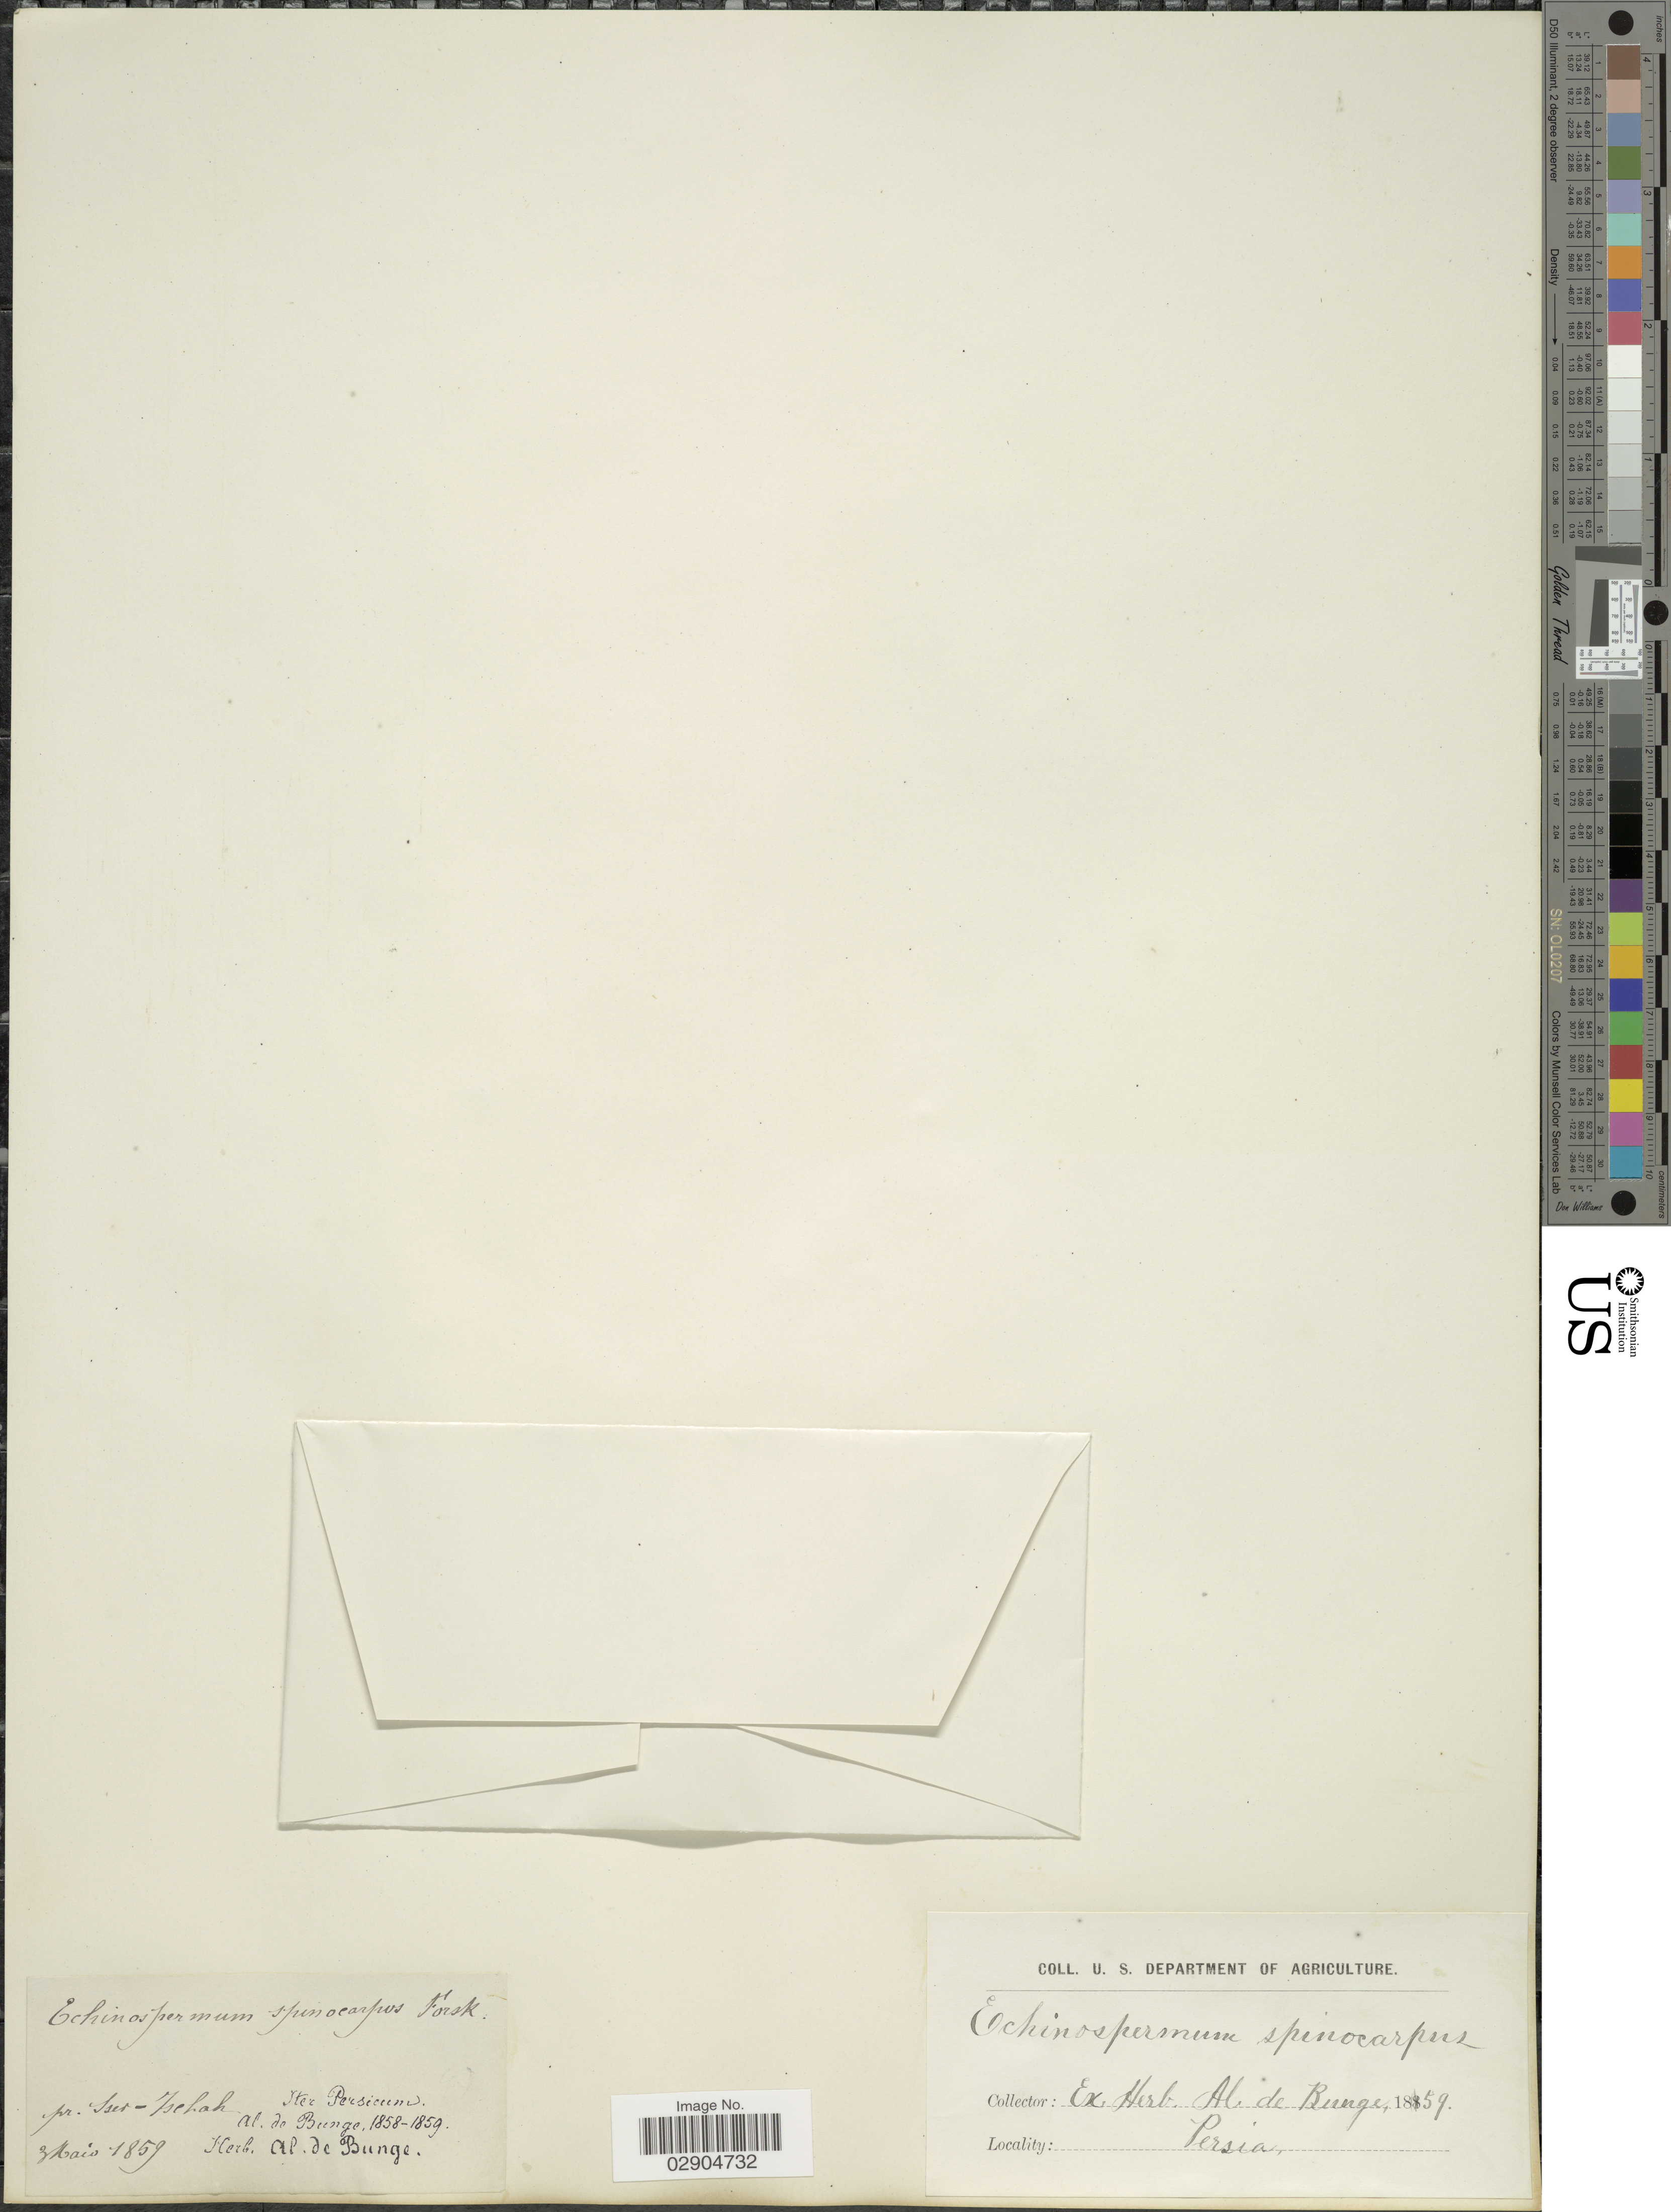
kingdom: Plantae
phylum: Tracheophyta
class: Magnoliopsida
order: Boraginales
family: Boraginaceae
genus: Lappula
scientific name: Lappula spinocarpos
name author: (Forssk.) Asch. ex Kuntze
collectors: A. de Bunge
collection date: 1859-05-03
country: Iran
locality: Pr. Sser. Ischah. Iter Persicum.